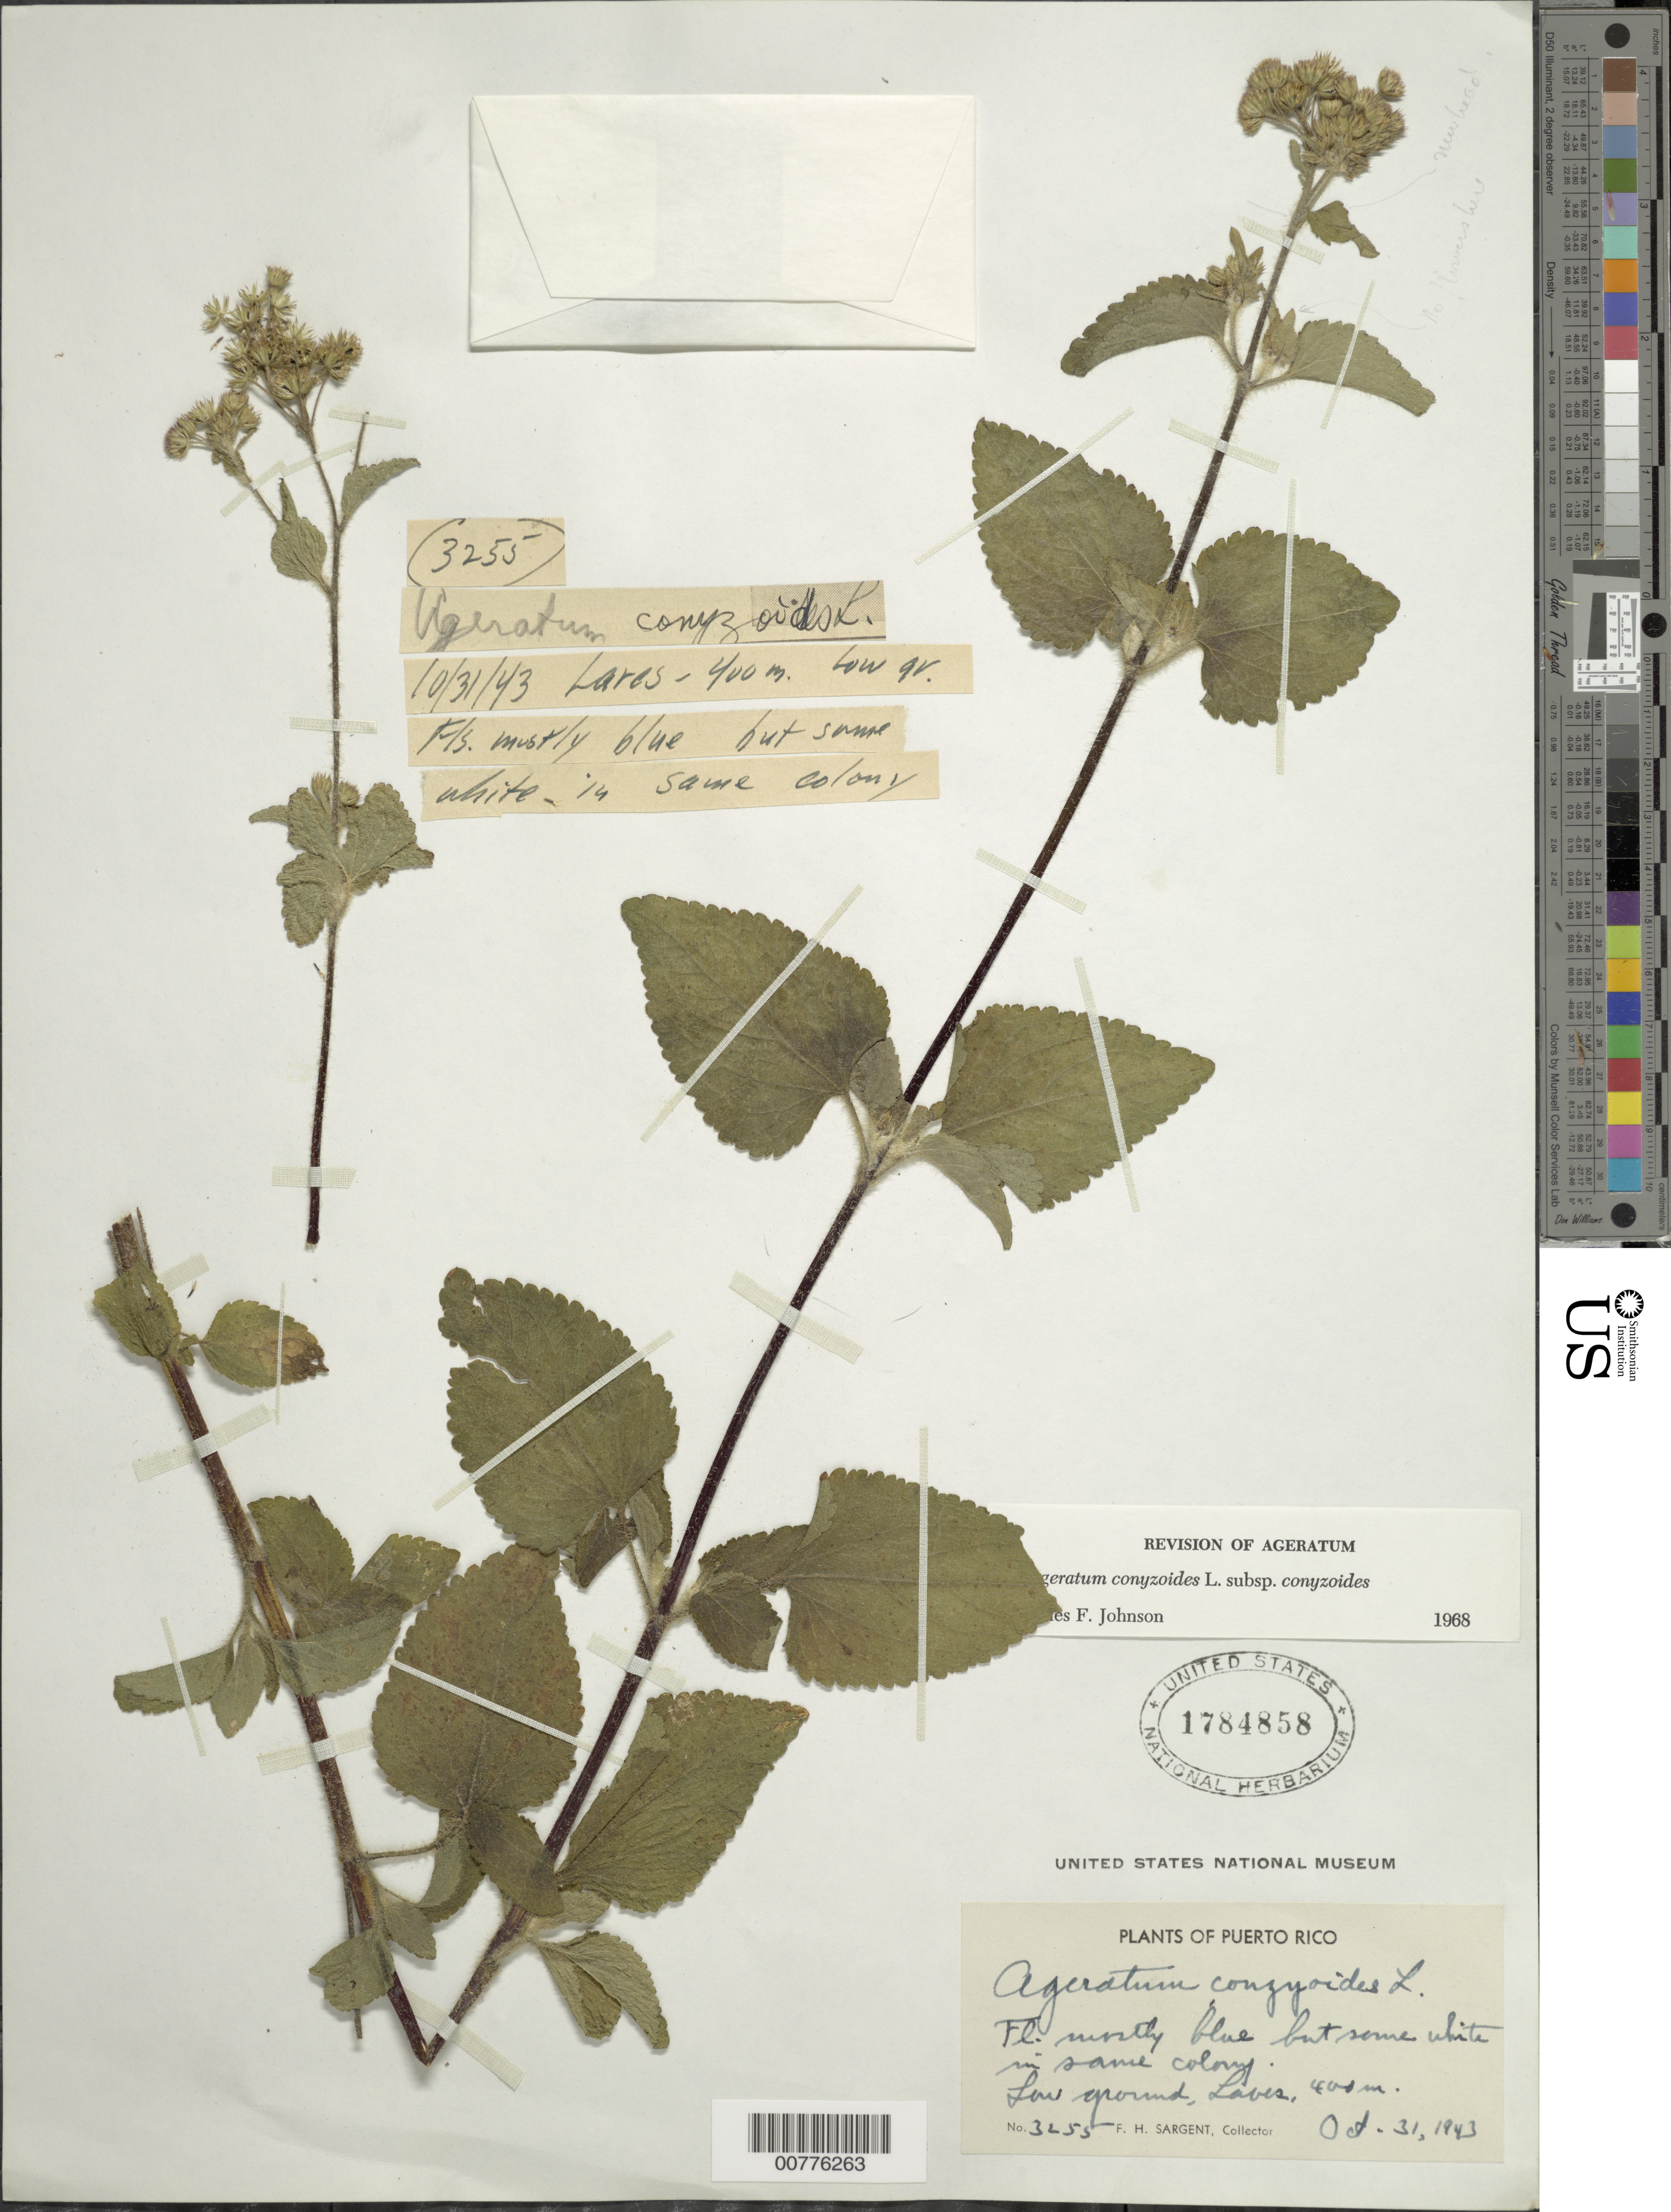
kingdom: Plantae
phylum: Tracheophyta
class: Magnoliopsida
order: Asterales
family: Asteraceae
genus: Ageratum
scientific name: Ageratum conyzoides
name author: L.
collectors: F. H. Sargent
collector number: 3255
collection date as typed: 31 Oct 1943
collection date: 1943-10-31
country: Puerto Rico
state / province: Lares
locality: Lares, low ground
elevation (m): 400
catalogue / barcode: US 1784858